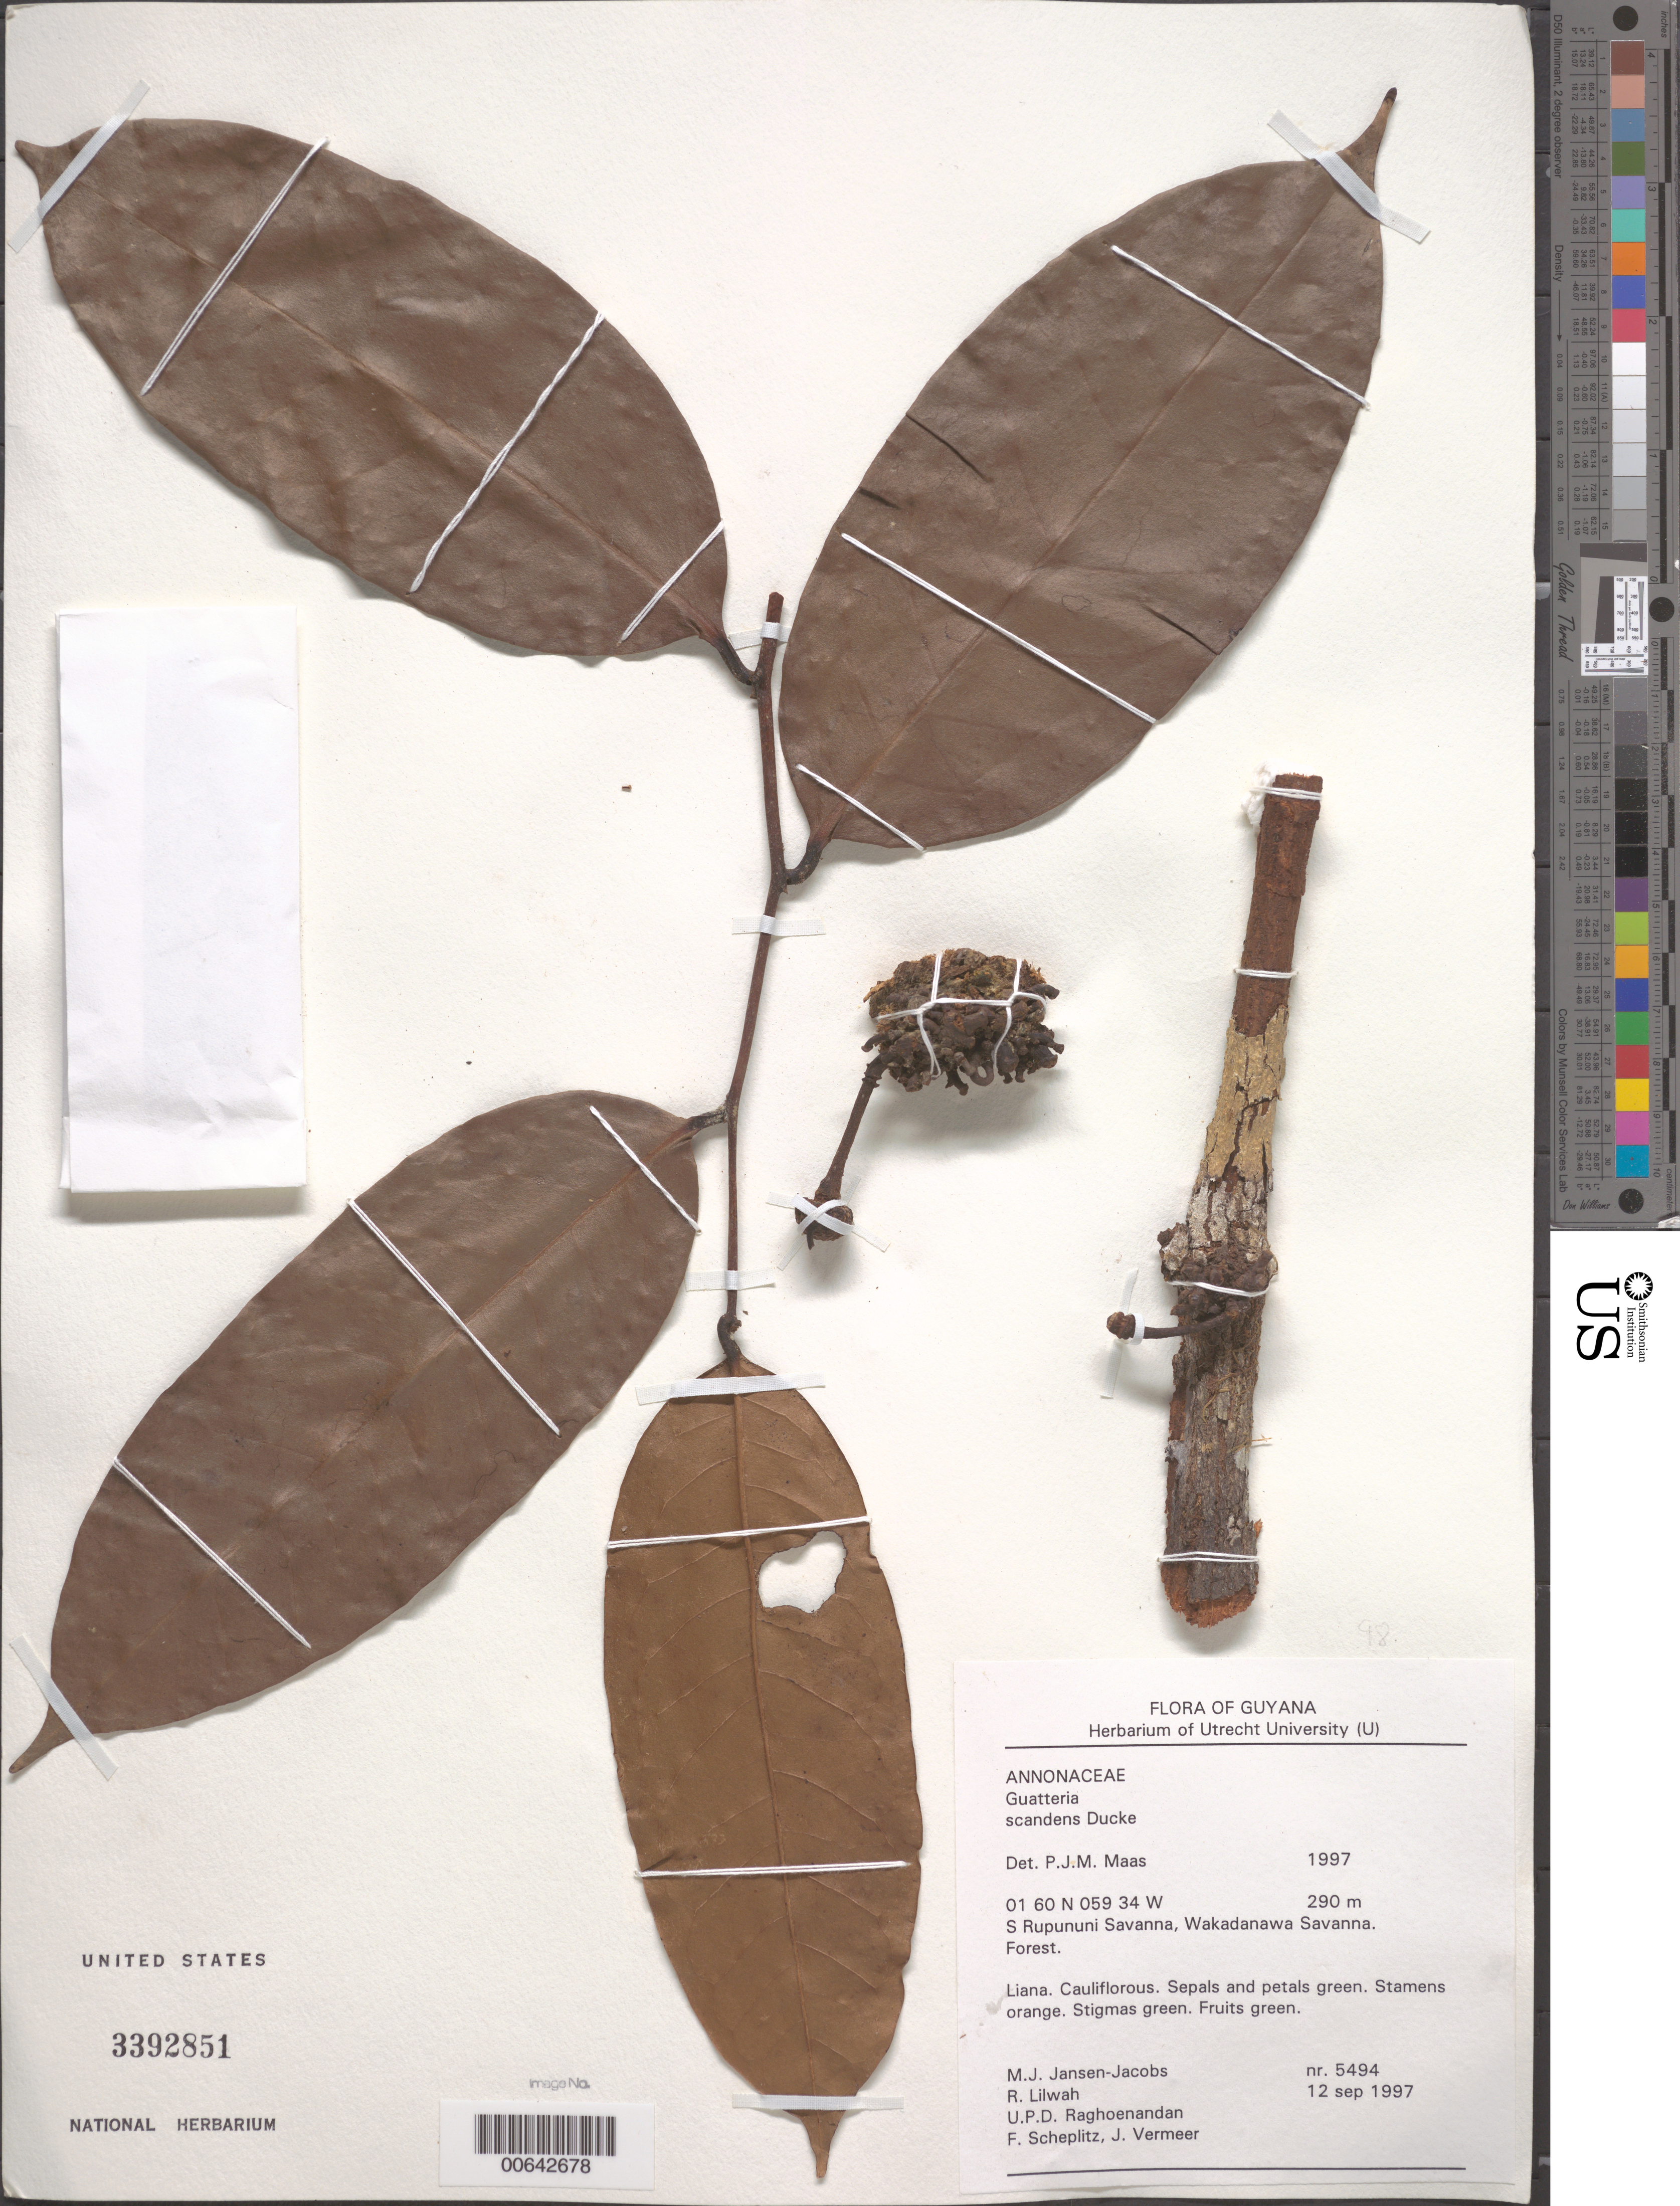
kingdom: Plantae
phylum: Tracheophyta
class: Magnoliopsida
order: Magnoliales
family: Annonaceae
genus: Guatteria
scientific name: Guatteria scandens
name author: Ducke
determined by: Maas, Paul J. M.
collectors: M. J. Jansen-Jacobs, R. Lilwah, U. Raghoenandan, F. Scheplitz & J. Vermeer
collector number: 5494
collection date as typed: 12-Sep-97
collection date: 1997-09-12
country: Guyana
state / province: U. Takutu-U. Essequibo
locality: S. Rupununi savanna, Wakadanawa Savanna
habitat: Forest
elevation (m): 290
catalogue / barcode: US 3392851